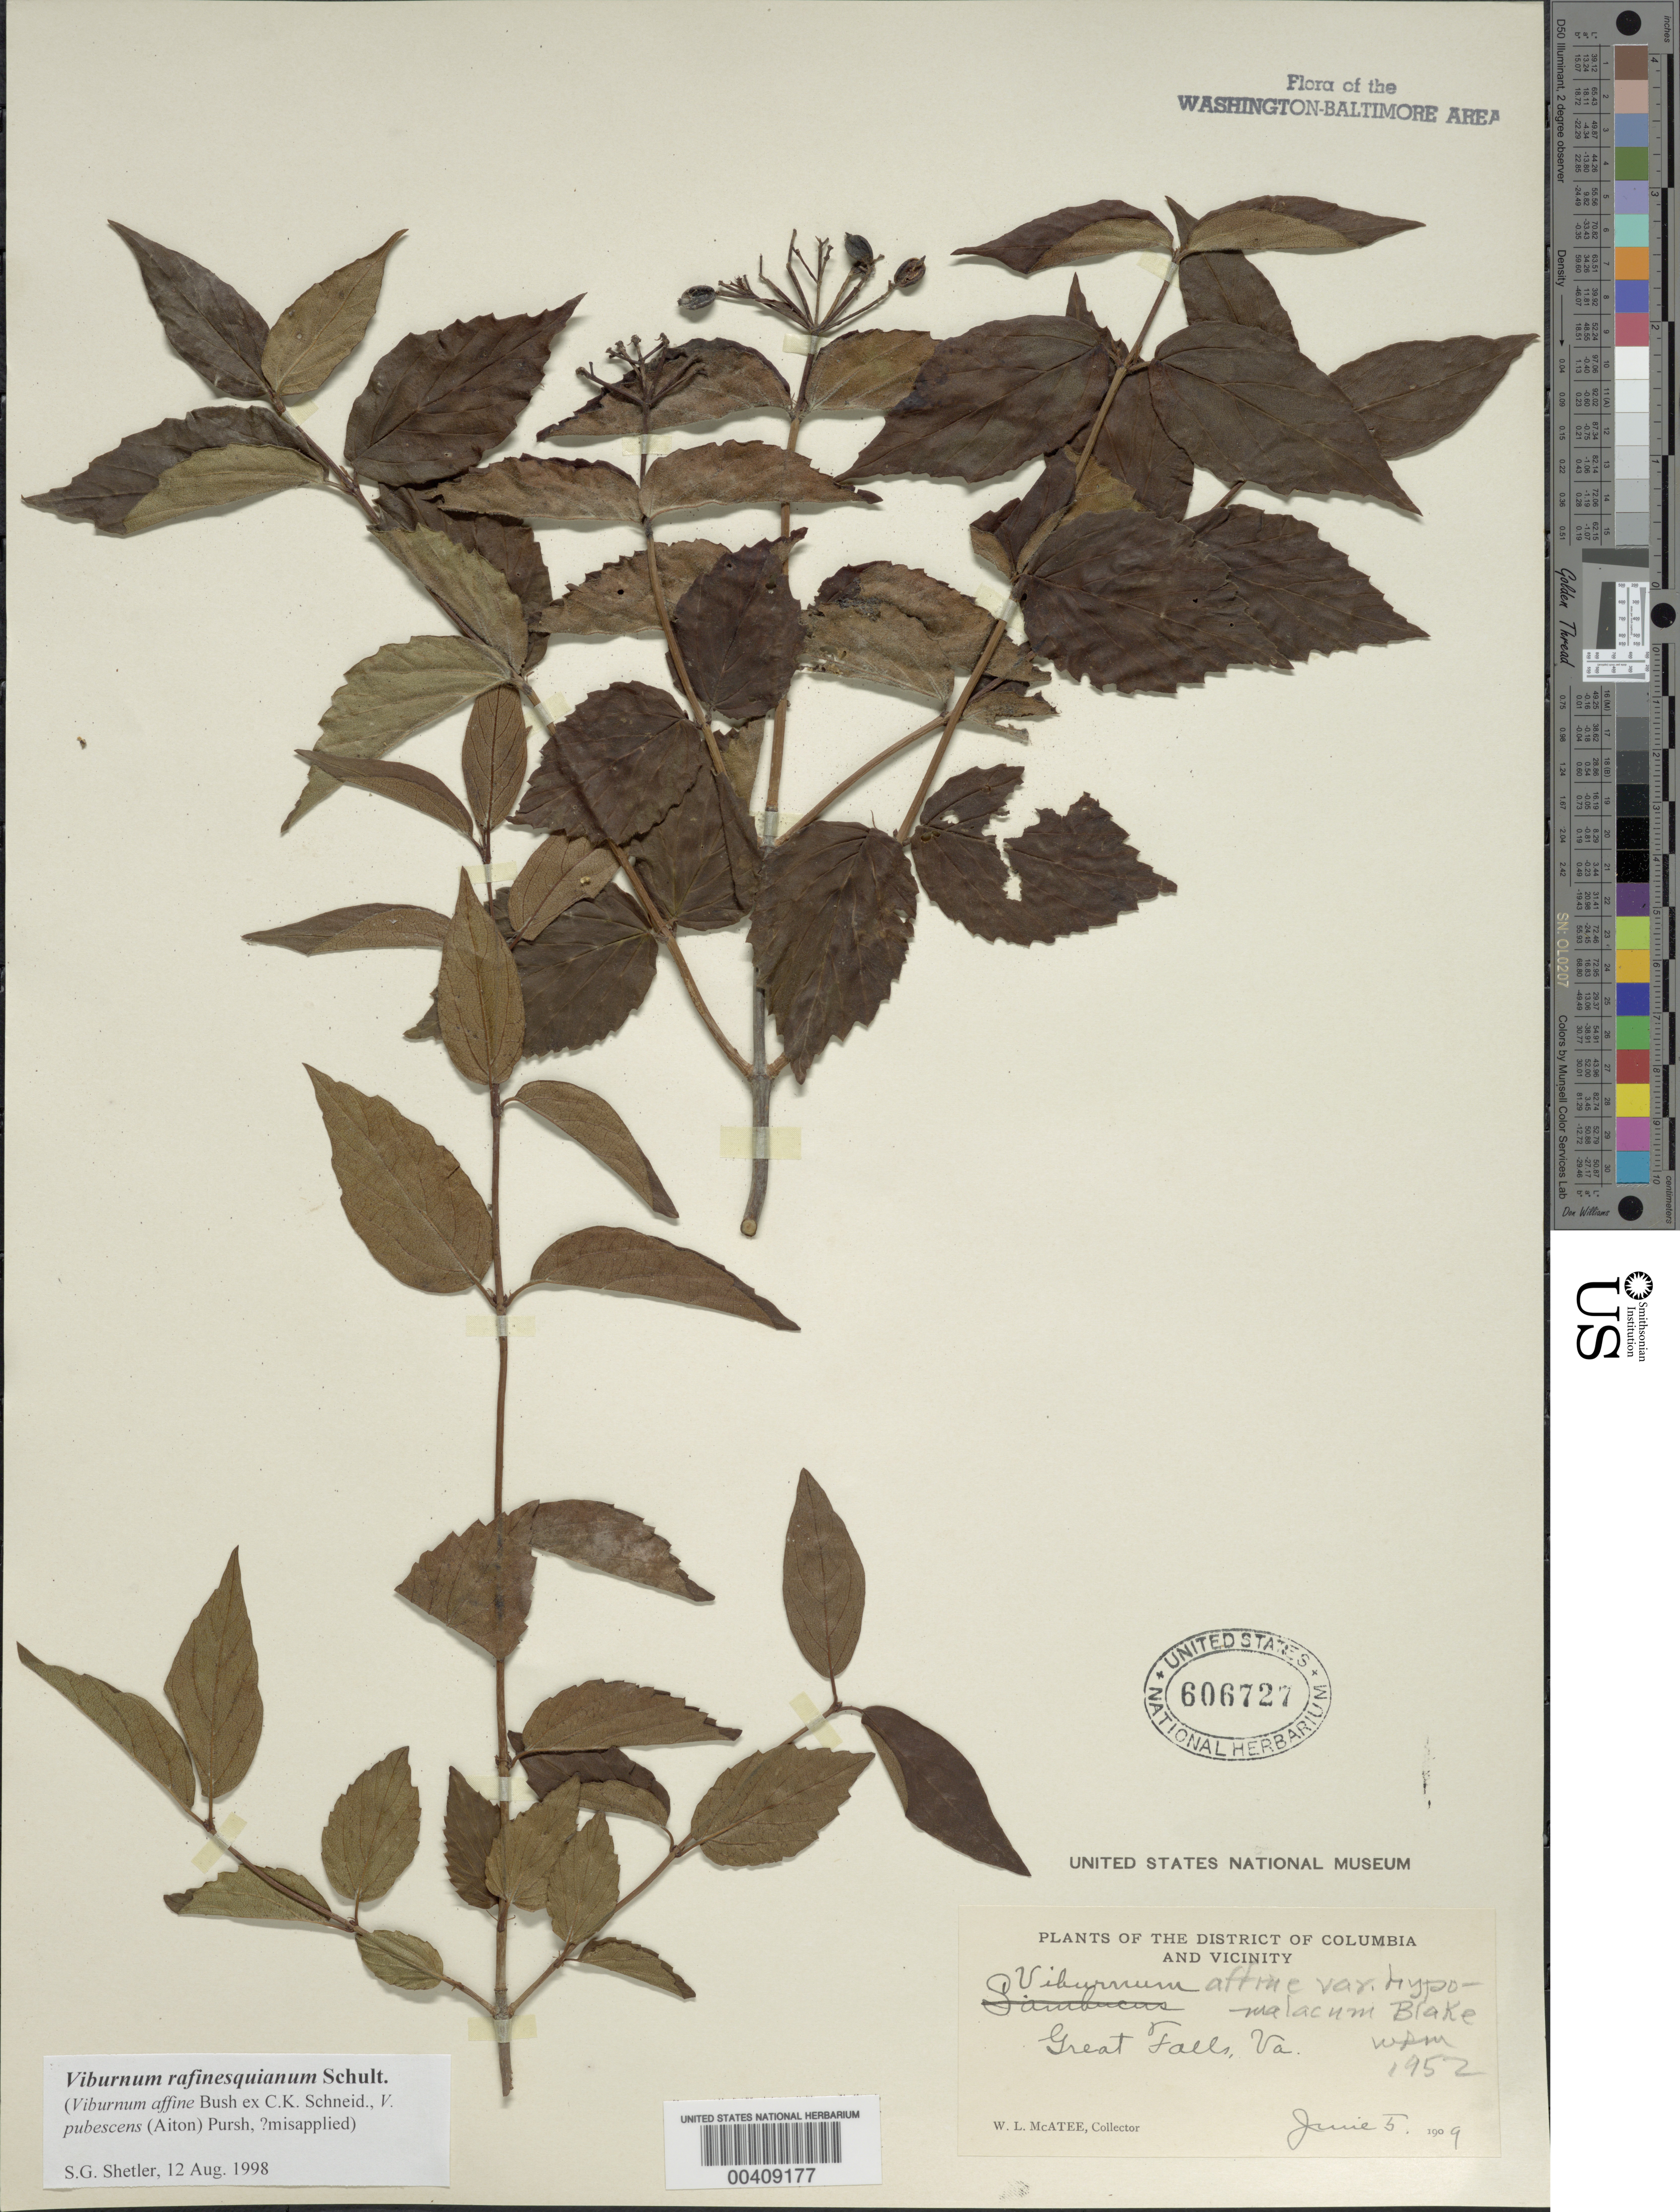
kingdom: Plantae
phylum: Tracheophyta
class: Magnoliopsida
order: Dipsacales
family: Viburnaceae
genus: Viburnum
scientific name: Viburnum rafinesqueanum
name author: Schult.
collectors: W. McAtee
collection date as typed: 05 Jun 1909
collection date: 1909-06-05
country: United States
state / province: Virginia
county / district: Fairfax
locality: Great Falls C. & O. Canal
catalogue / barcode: US 606727